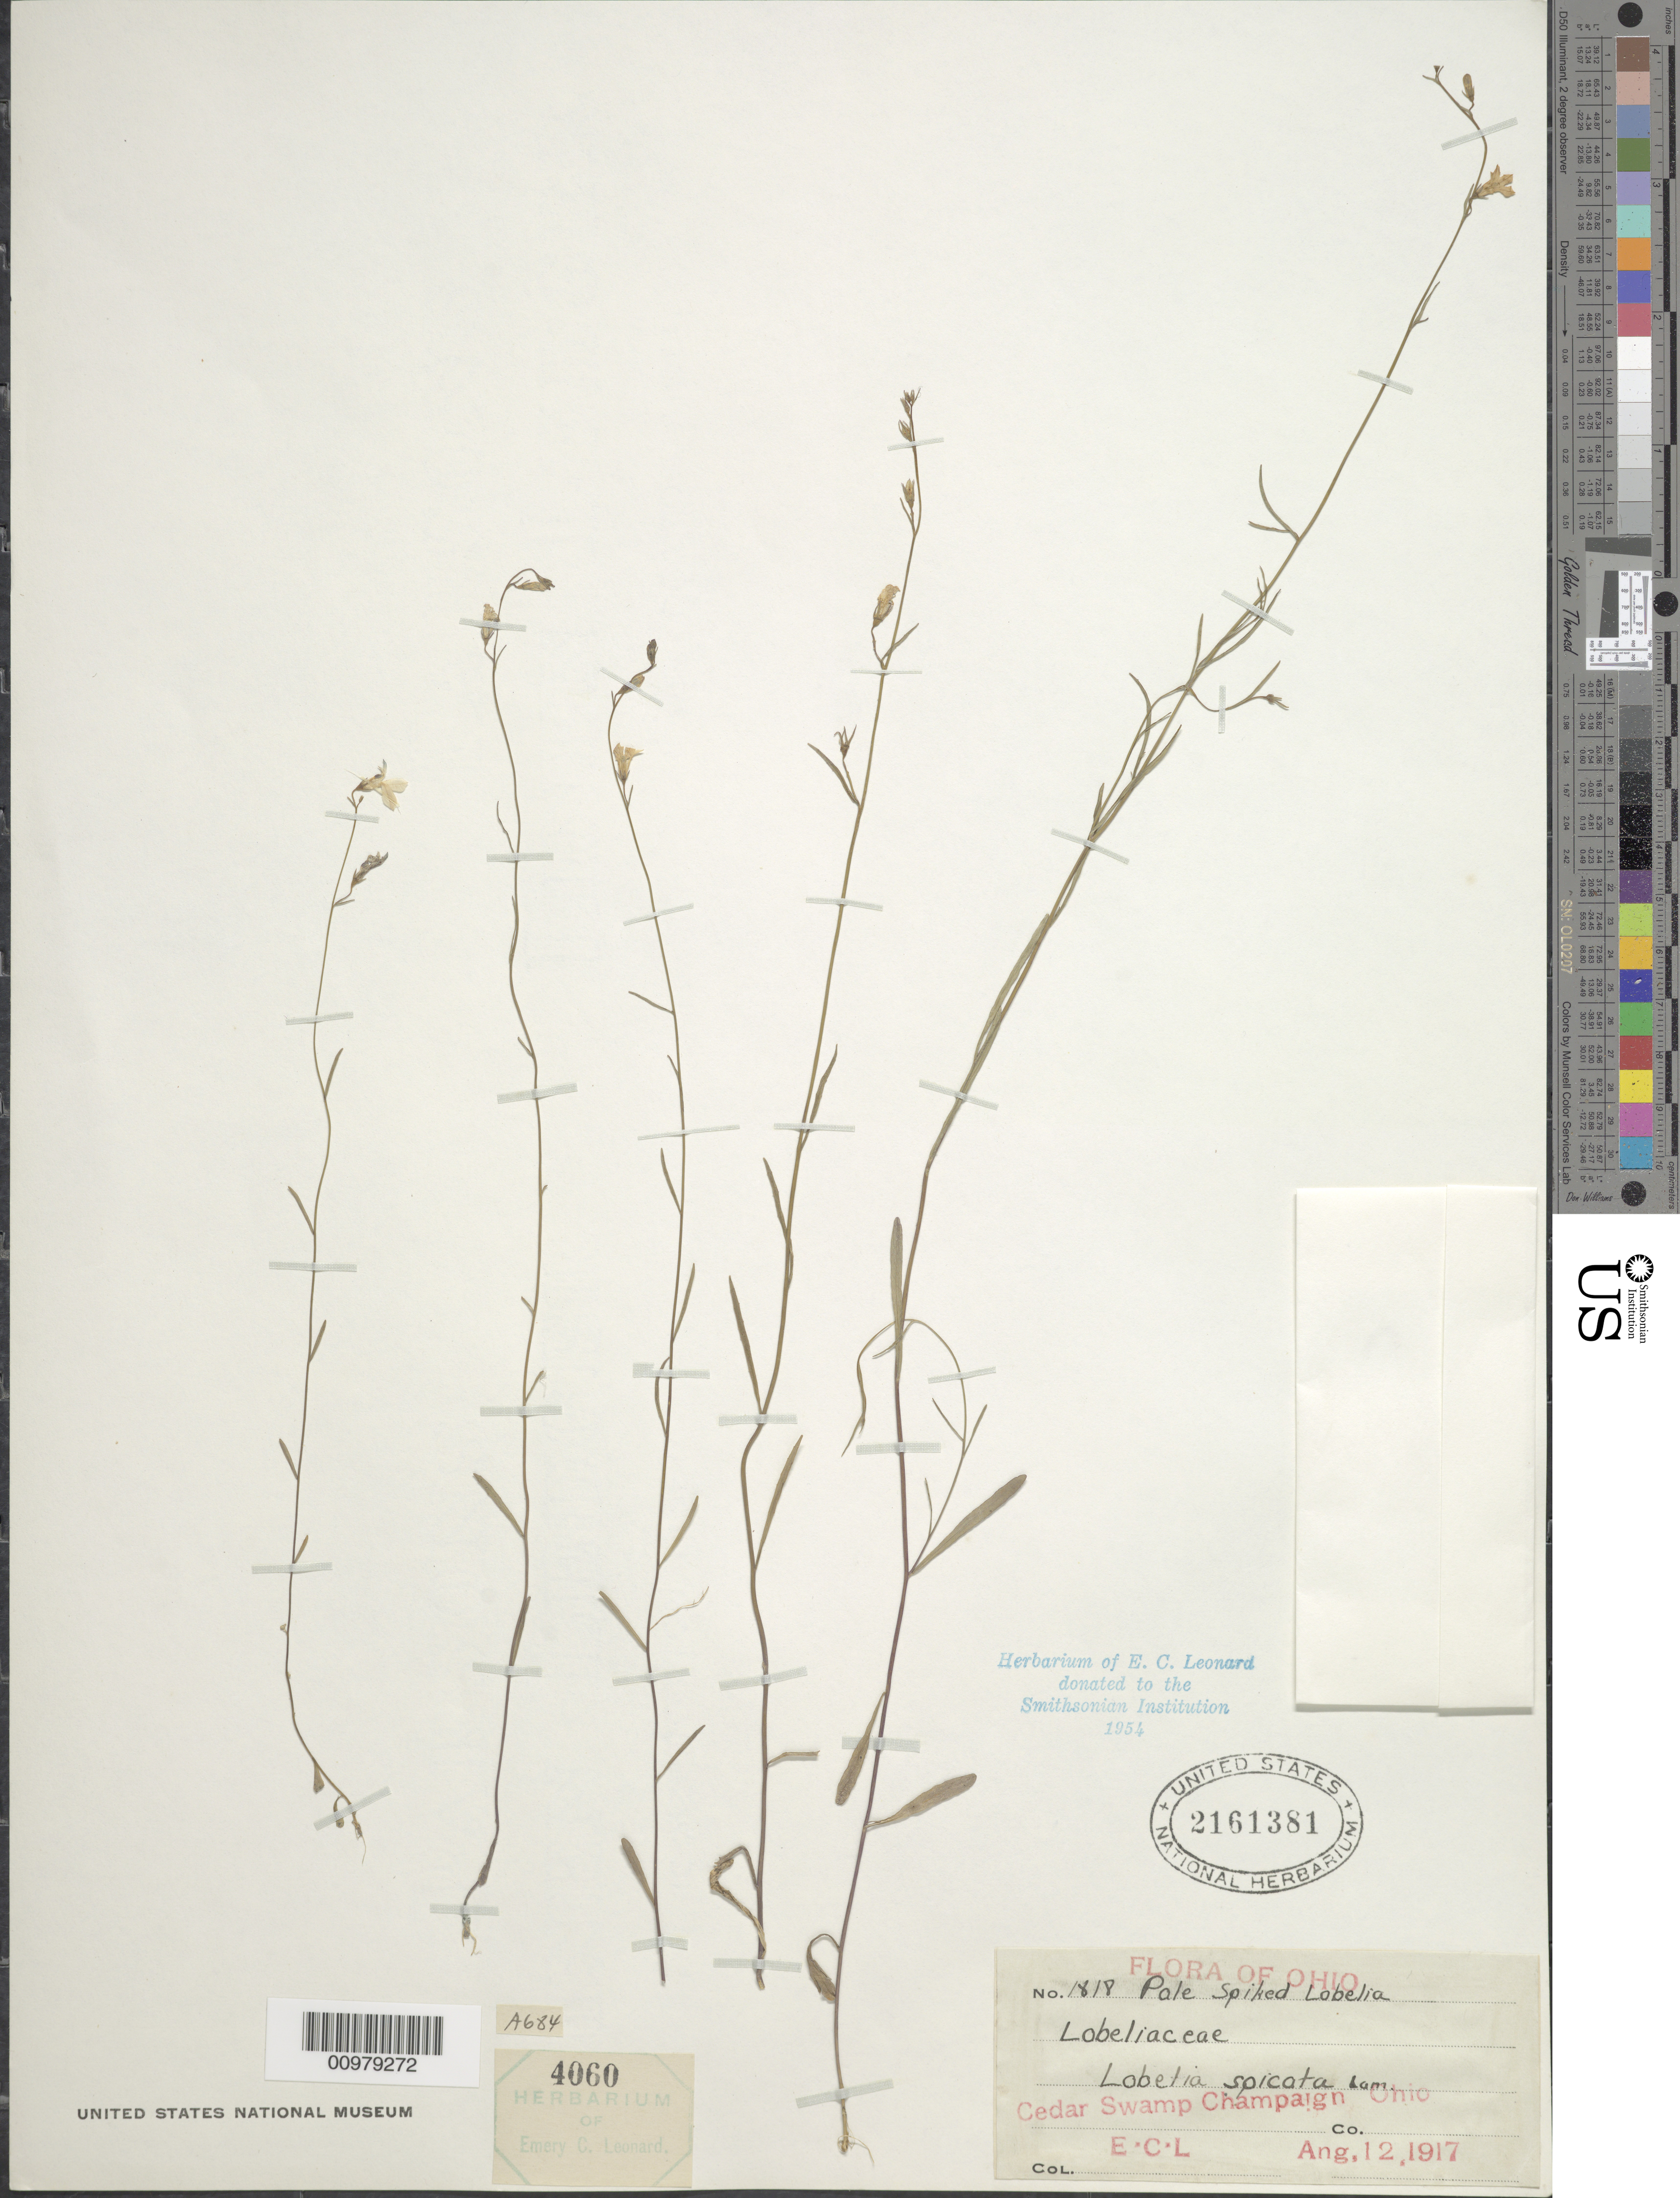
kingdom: Plantae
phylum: Tracheophyta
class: Magnoliopsida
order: Asterales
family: Campanulaceae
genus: Lobelia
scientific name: Lobelia spicata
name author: Lam.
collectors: E. C. Leonard & W. Rogers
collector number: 1818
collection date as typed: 28 Aug 1917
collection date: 1917-08-28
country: United States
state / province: Ohio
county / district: Champaign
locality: Cedar Swamp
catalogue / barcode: US 2161381